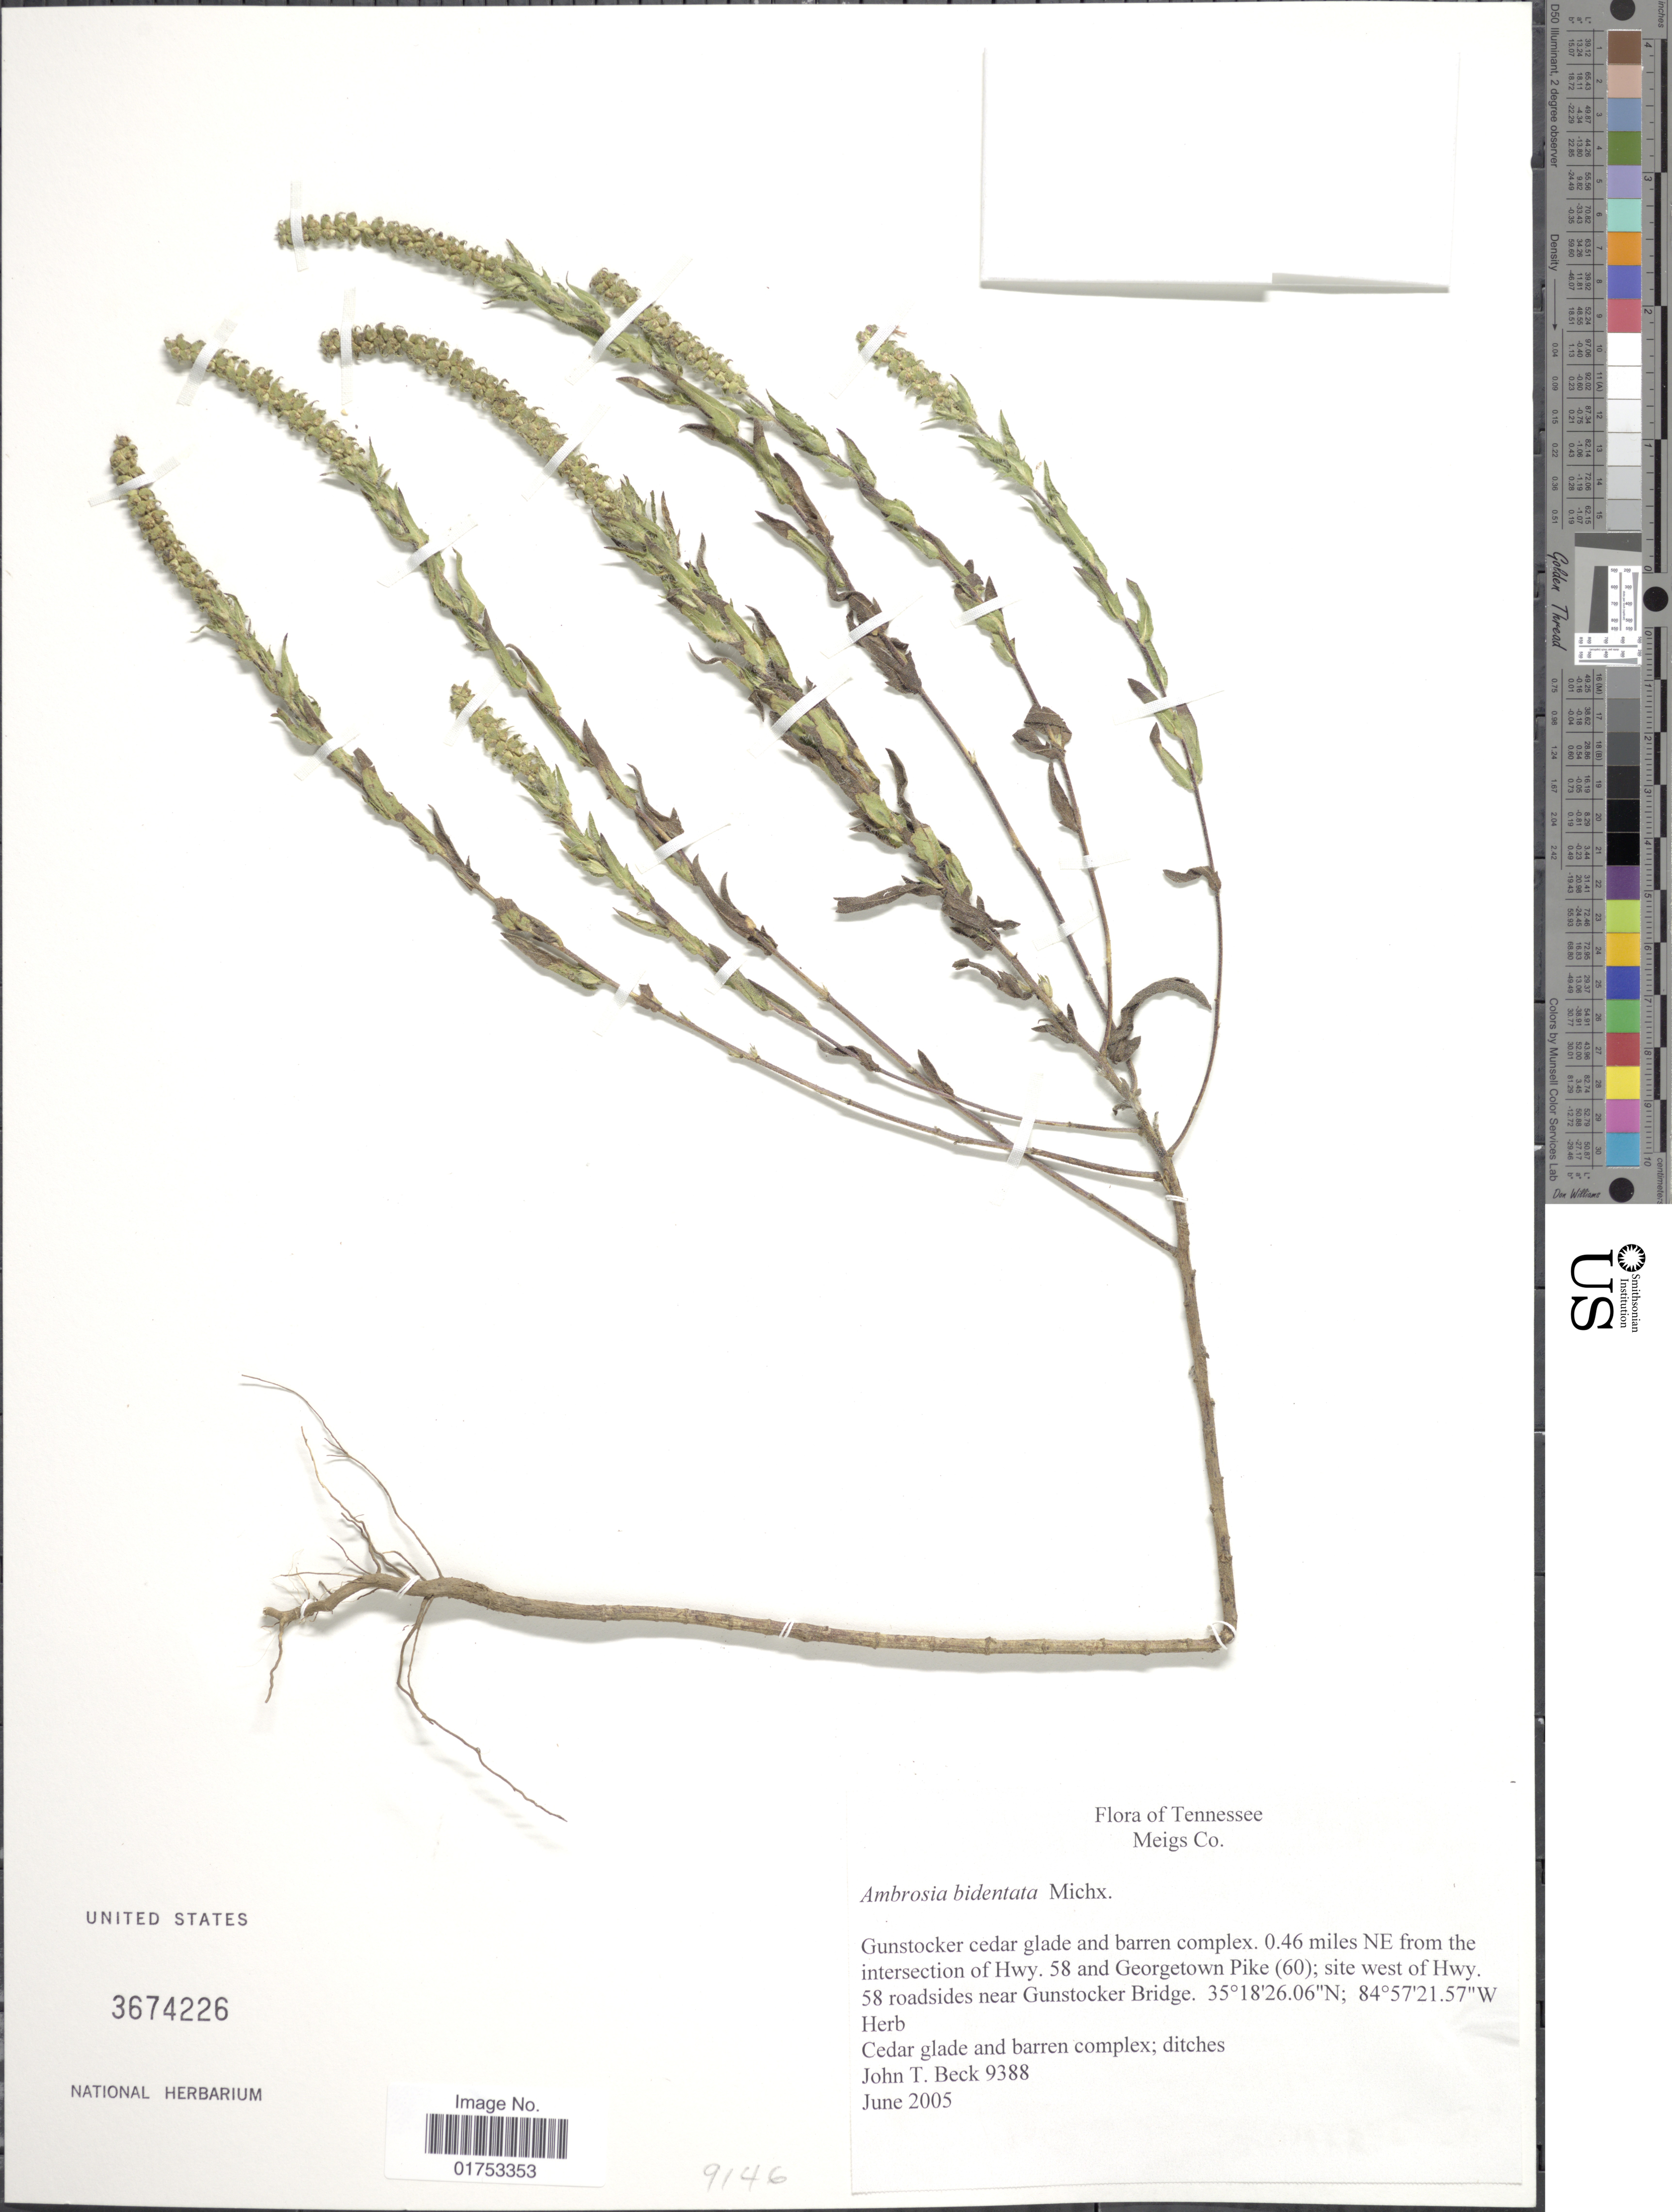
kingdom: Plantae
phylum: Tracheophyta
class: Magnoliopsida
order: Asterales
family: Asteraceae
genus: Ambrosia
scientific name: Ambrosia bidentata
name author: Michx.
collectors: J. Beck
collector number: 9388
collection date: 2005-06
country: United States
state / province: Tennessee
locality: Meigs Co., Gunstocker cedar glade and barren complex 0.46 miles NE from the intersection of Hwy 58 and Georgetown Pike (60), site west of Hwy 58 roadsides near Gunstocker Bridge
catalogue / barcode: US 3674226